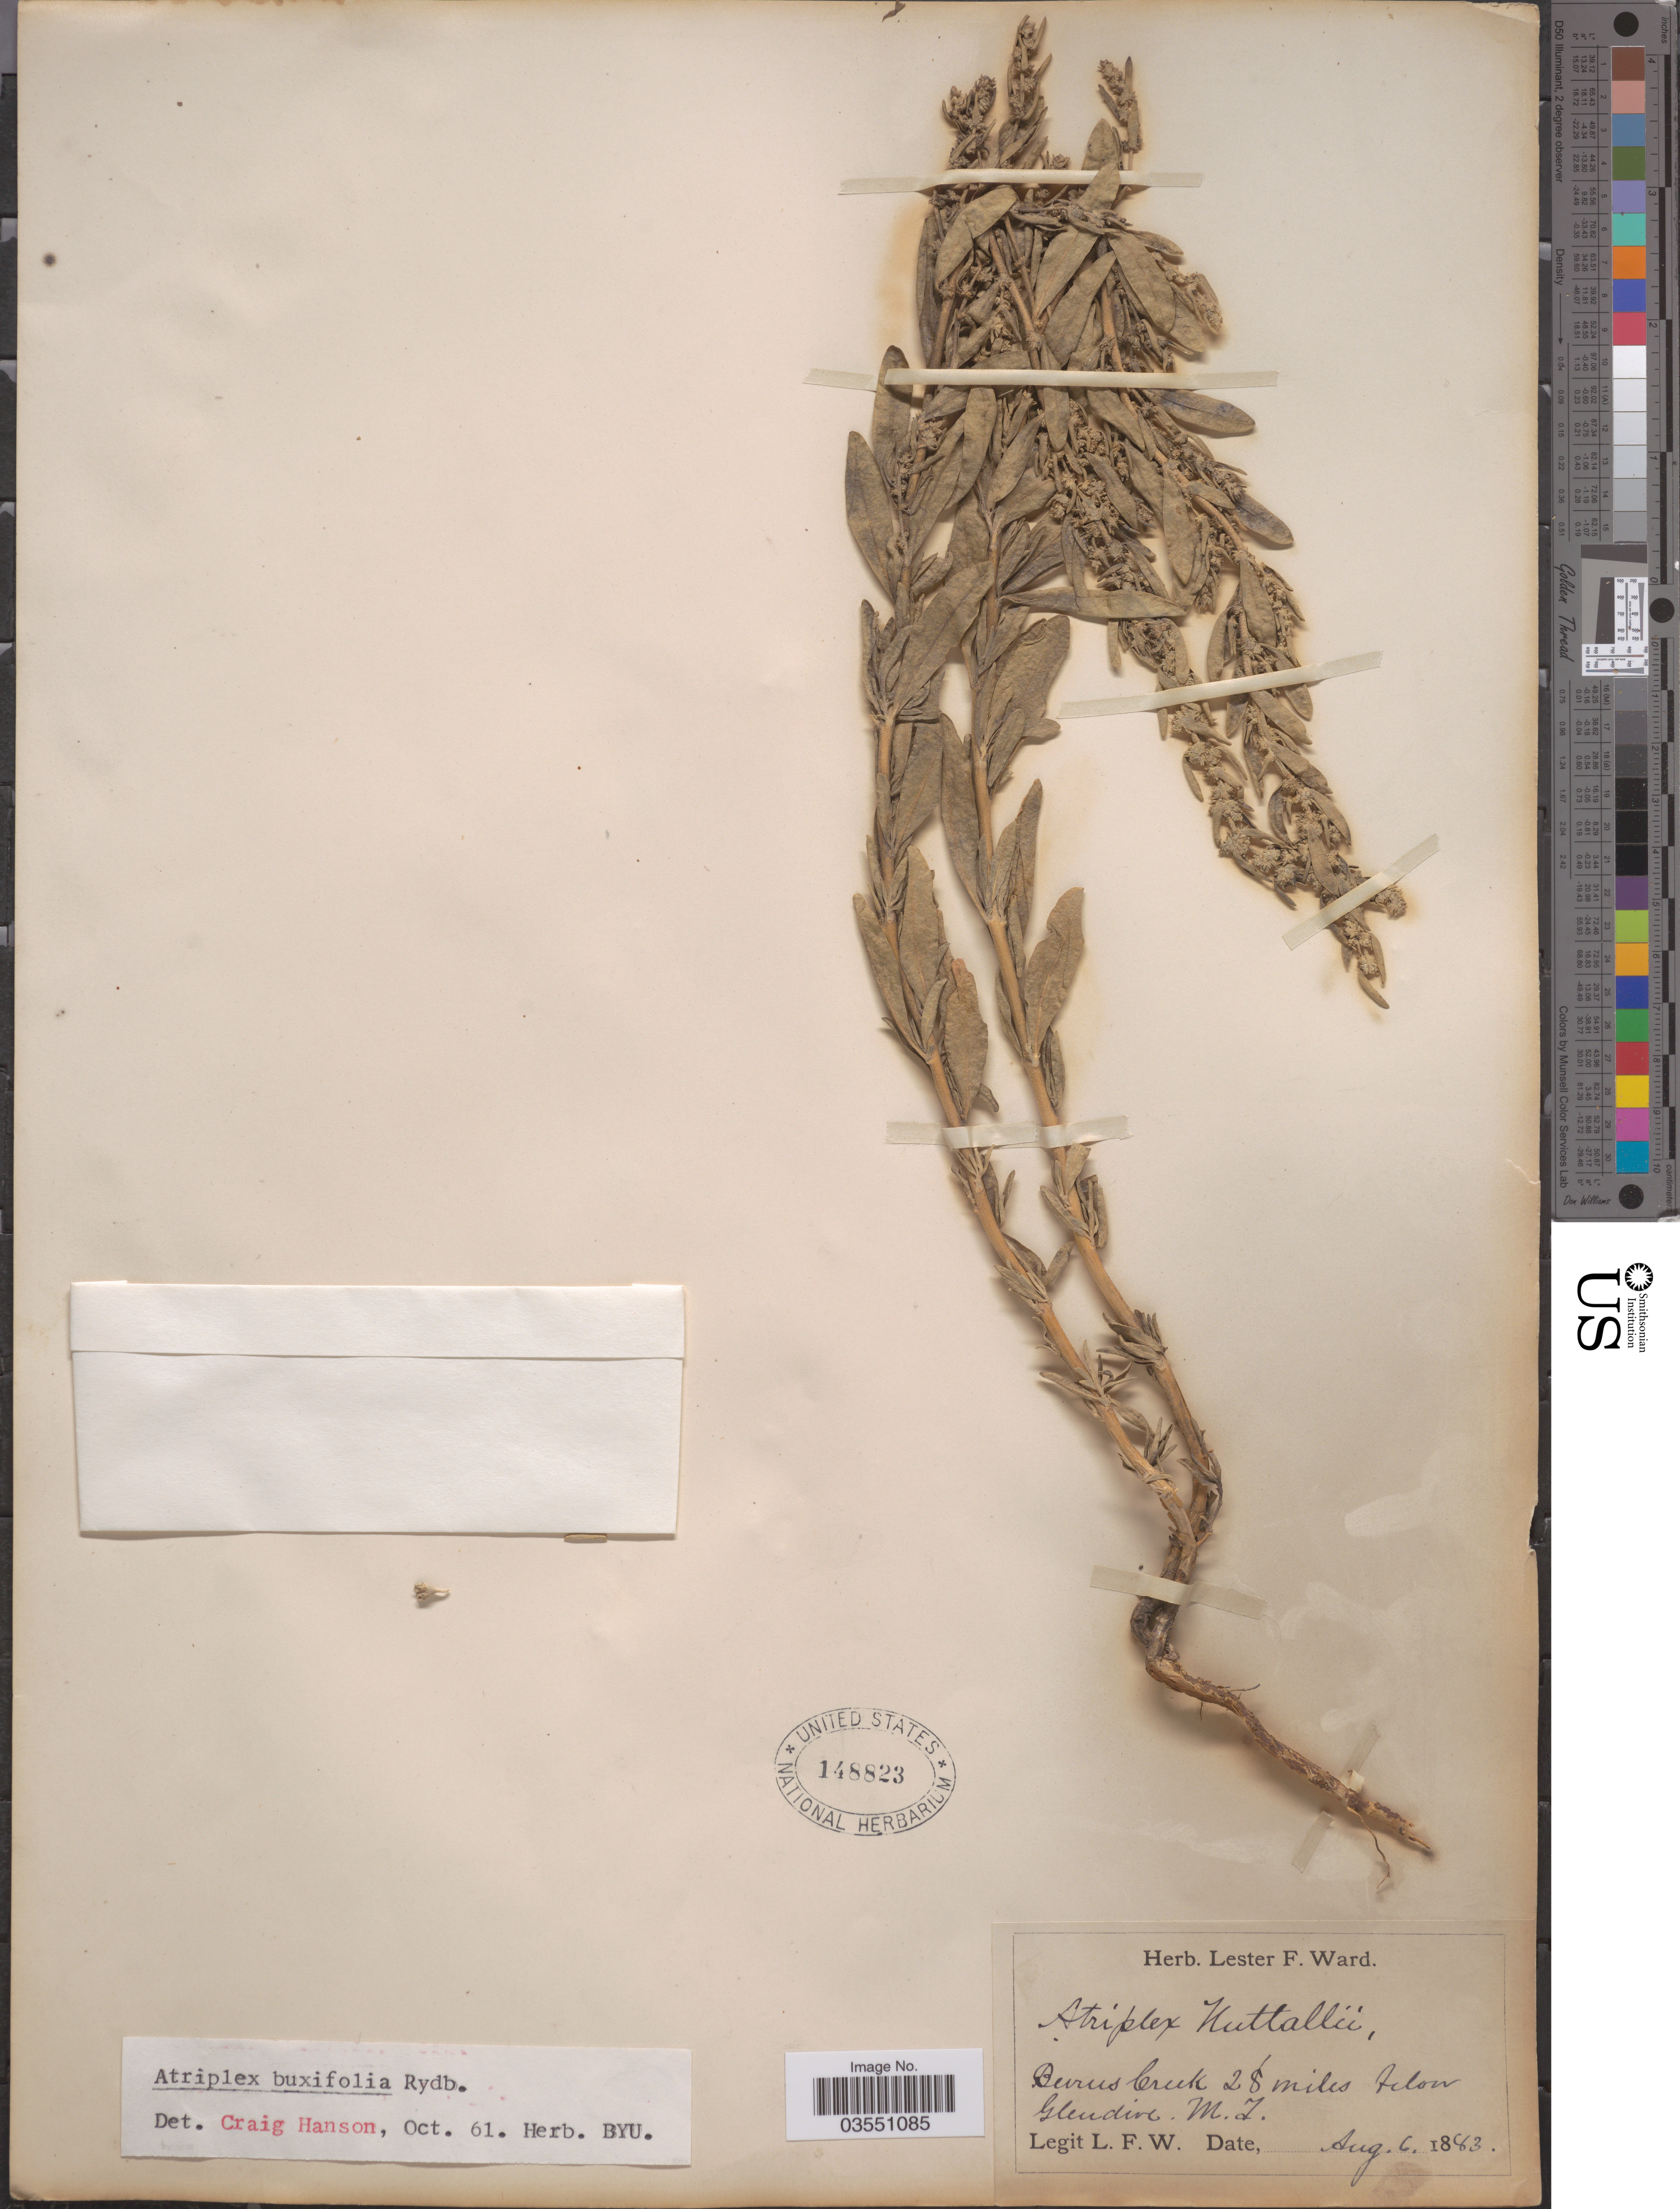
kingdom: Plantae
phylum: Tracheophyta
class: Magnoliopsida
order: Caryophyllales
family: Amaranthaceae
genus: Atriplex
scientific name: Atriplex buxifolia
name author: Rydb.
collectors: L. F. Ward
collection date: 1883-08-06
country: United States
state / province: Montana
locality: Burus Creek 28 miles below Glendive.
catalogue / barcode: US 148823